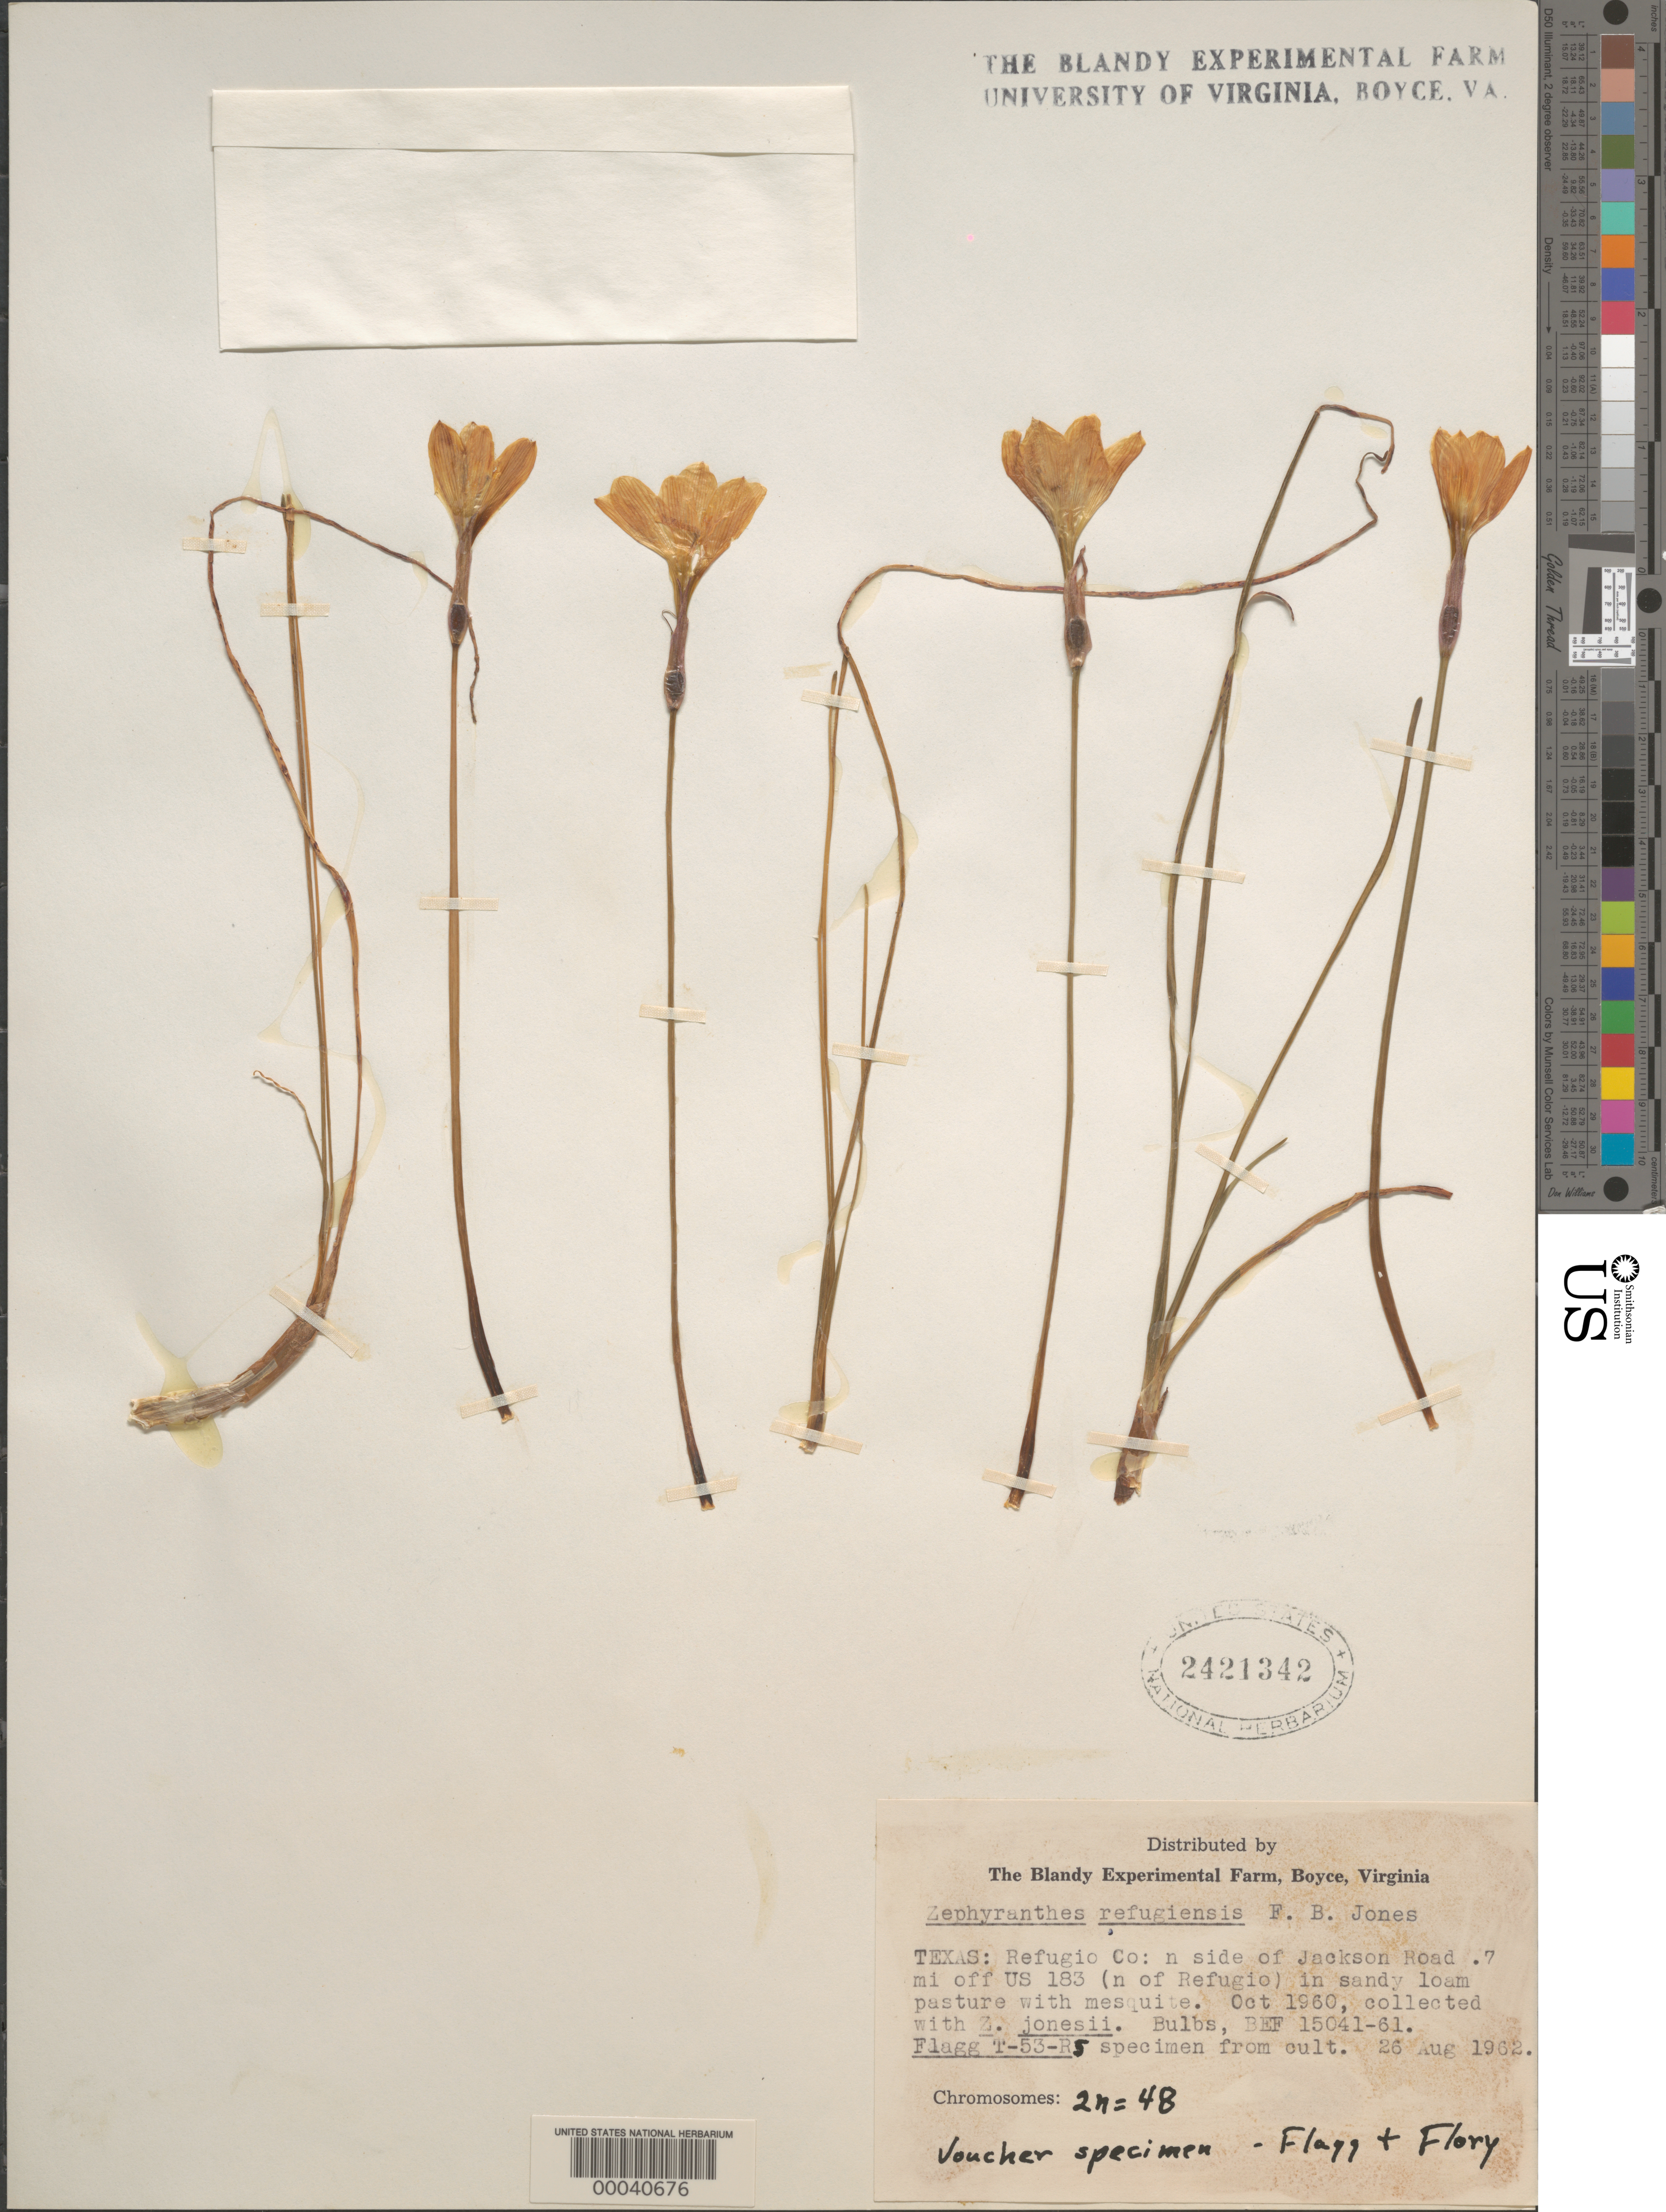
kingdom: Plantae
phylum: Tracheophyta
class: Liliopsida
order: Asparagales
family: Amaryllidaceae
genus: Zephyranthes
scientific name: Zephyranthes refugiensis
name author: F.B. Jones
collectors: R. O. Flagg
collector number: T-53-r5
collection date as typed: Oct 1960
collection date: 1960-10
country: United States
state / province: Texas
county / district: Refugio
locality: N side of jackson rd., 0.7 mi. off u.s. 183 (n of refugio)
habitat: Sandy loam pasture with mesquite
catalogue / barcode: US 2421342